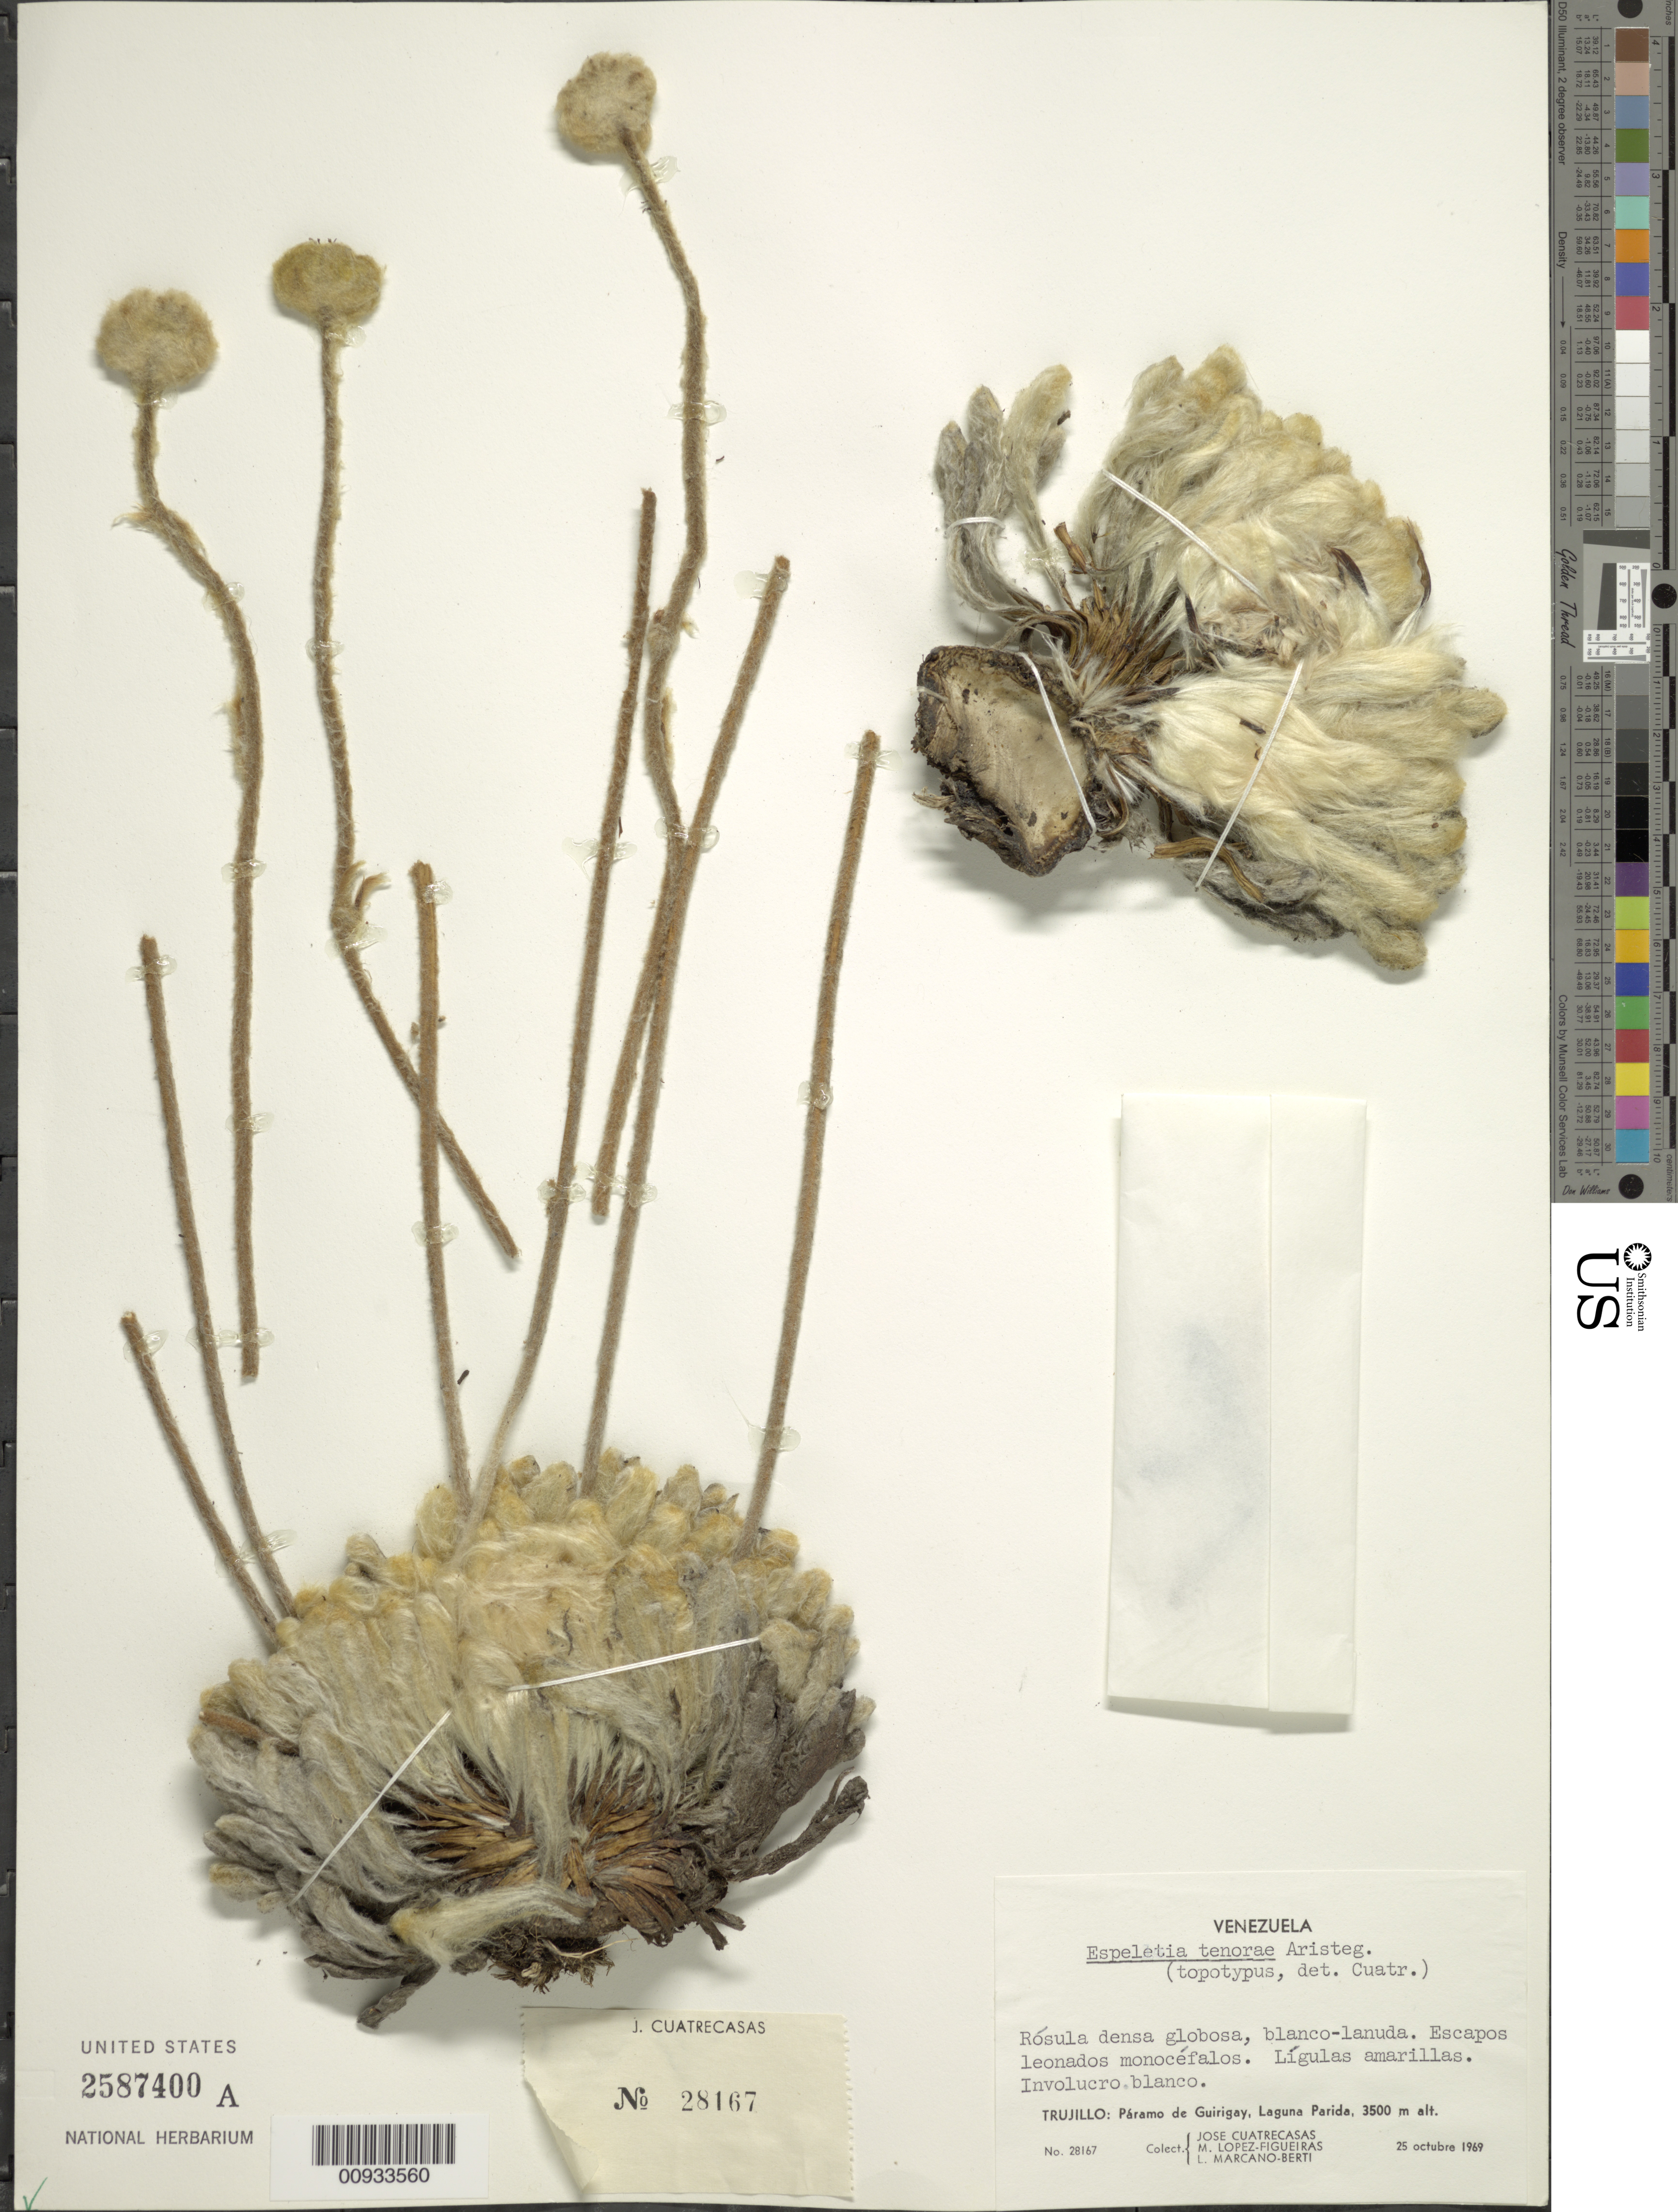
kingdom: Plantae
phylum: Tracheophyta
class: Magnoliopsida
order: Asterales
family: Asteraceae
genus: Espeletia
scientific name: Espeletia tenorae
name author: Aristeg.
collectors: J. Cuatrecasas, M. López Figueiras & L. Marcano-Berti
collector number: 28167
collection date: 1969-10-25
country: Venezuela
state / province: Trujillo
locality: Paramo de Guirigay, Laguna Parida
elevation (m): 3500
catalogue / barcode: US 2587400A